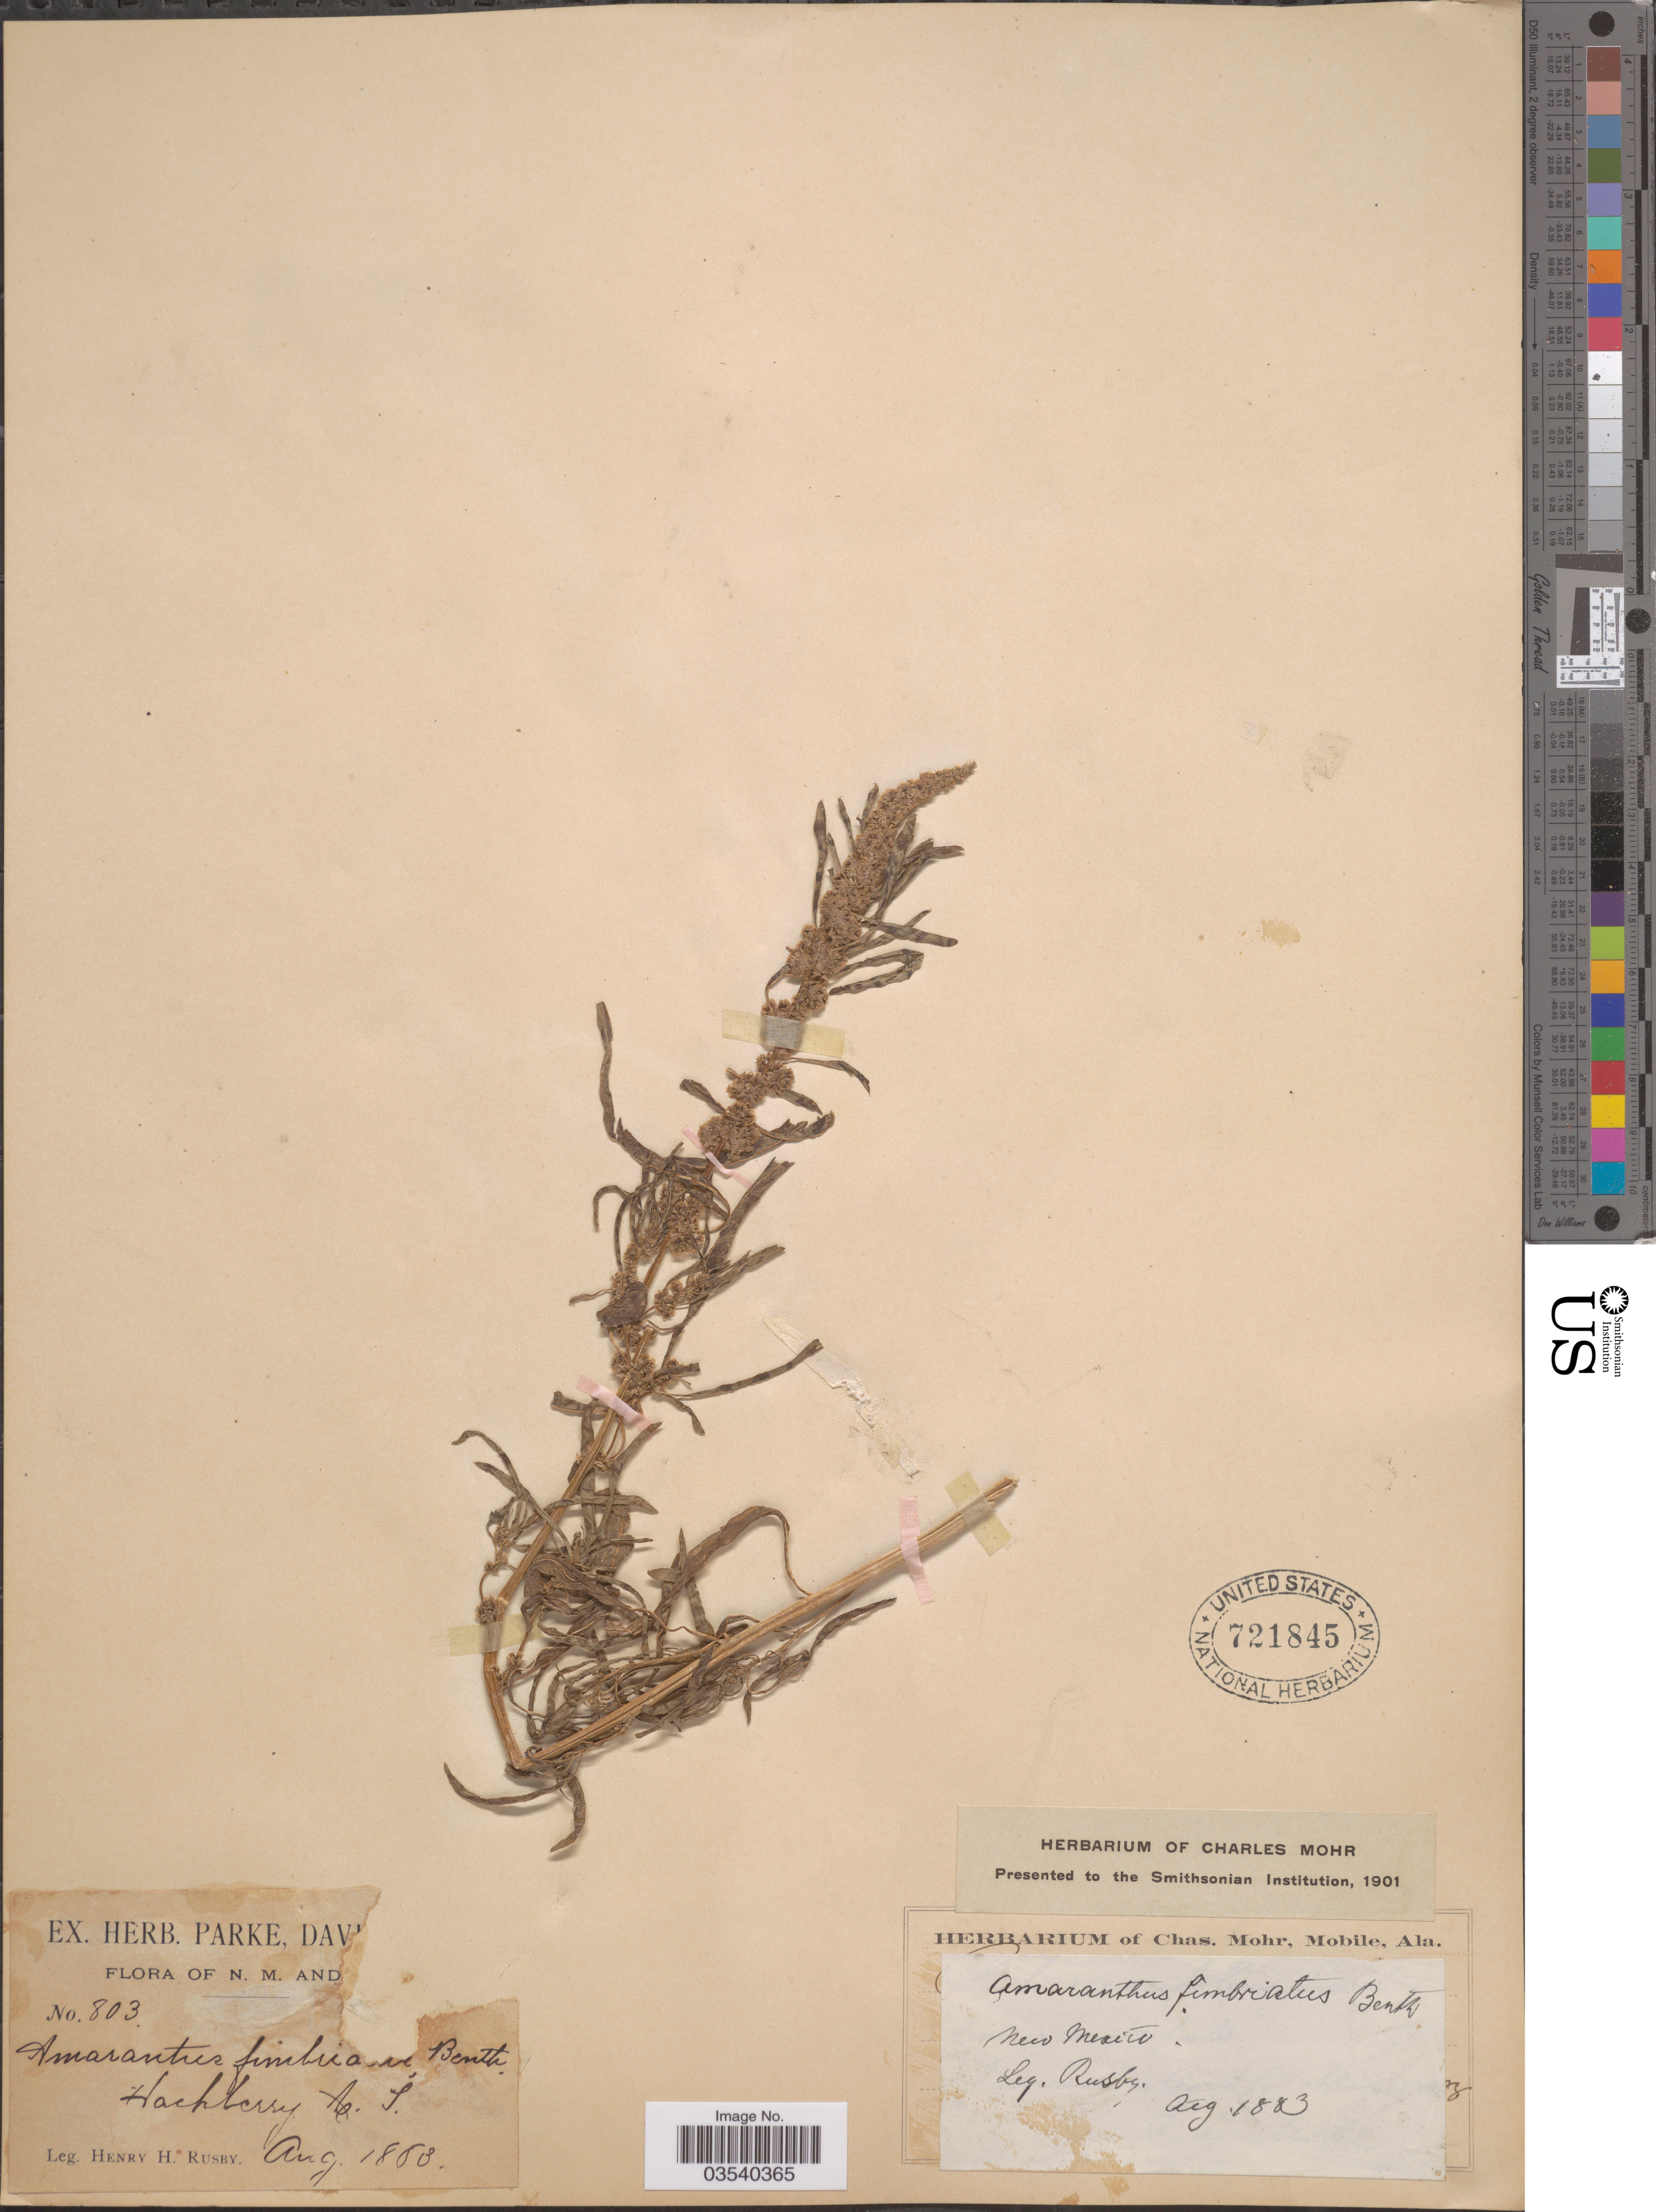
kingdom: Plantae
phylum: Tracheophyta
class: Magnoliopsida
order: Caryophyllales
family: Amaranthaceae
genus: Amaranthus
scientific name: Amaranthus fimbriatus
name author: (Torr.) Benth. ex S. Watson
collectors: H. H. Rusby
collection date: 1883-08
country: United States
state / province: New Mexico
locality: Hackberry, A.T.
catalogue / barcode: US 721845